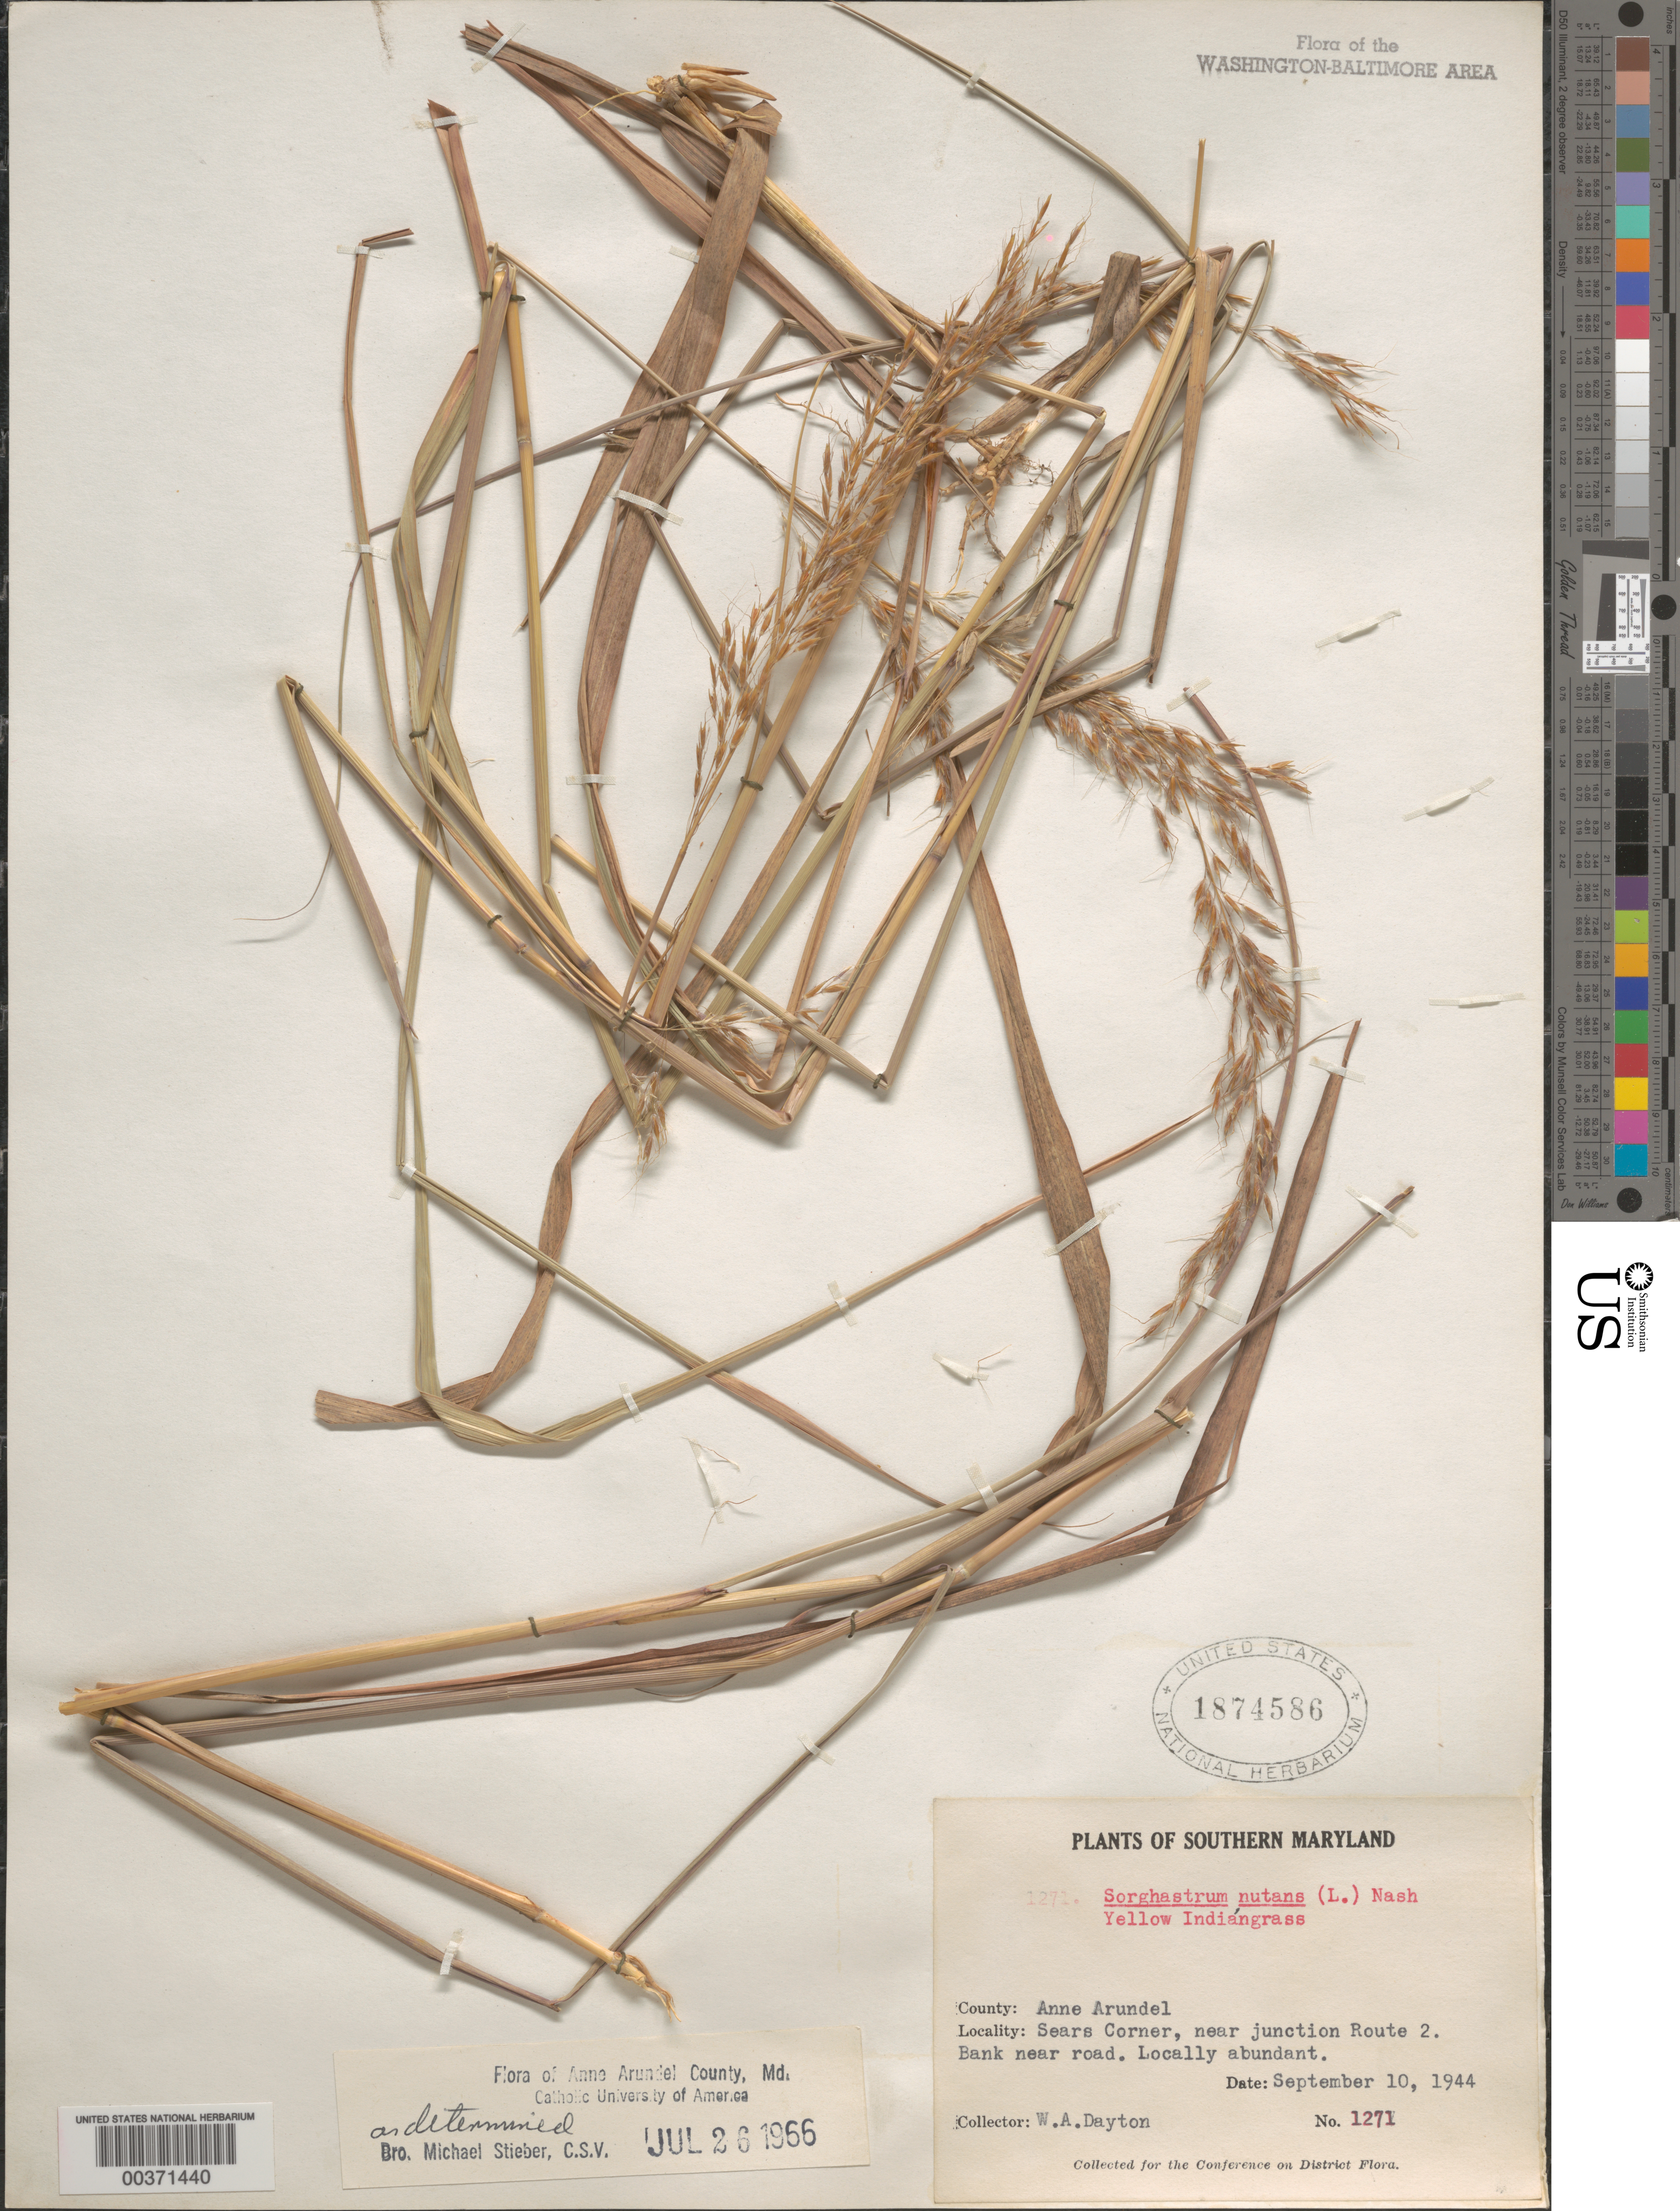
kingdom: Plantae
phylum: Tracheophyta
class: Liliopsida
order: Poales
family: Poaceae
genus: Sorghastrum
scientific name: Sorghastrum nutans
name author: (L.) Nash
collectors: W. Dayton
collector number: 1271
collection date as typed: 10 Sep 1944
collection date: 1944-09-10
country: United States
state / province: Maryland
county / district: Anne Arundel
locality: Sears Corner, junction with Route 2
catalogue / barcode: US 1874586